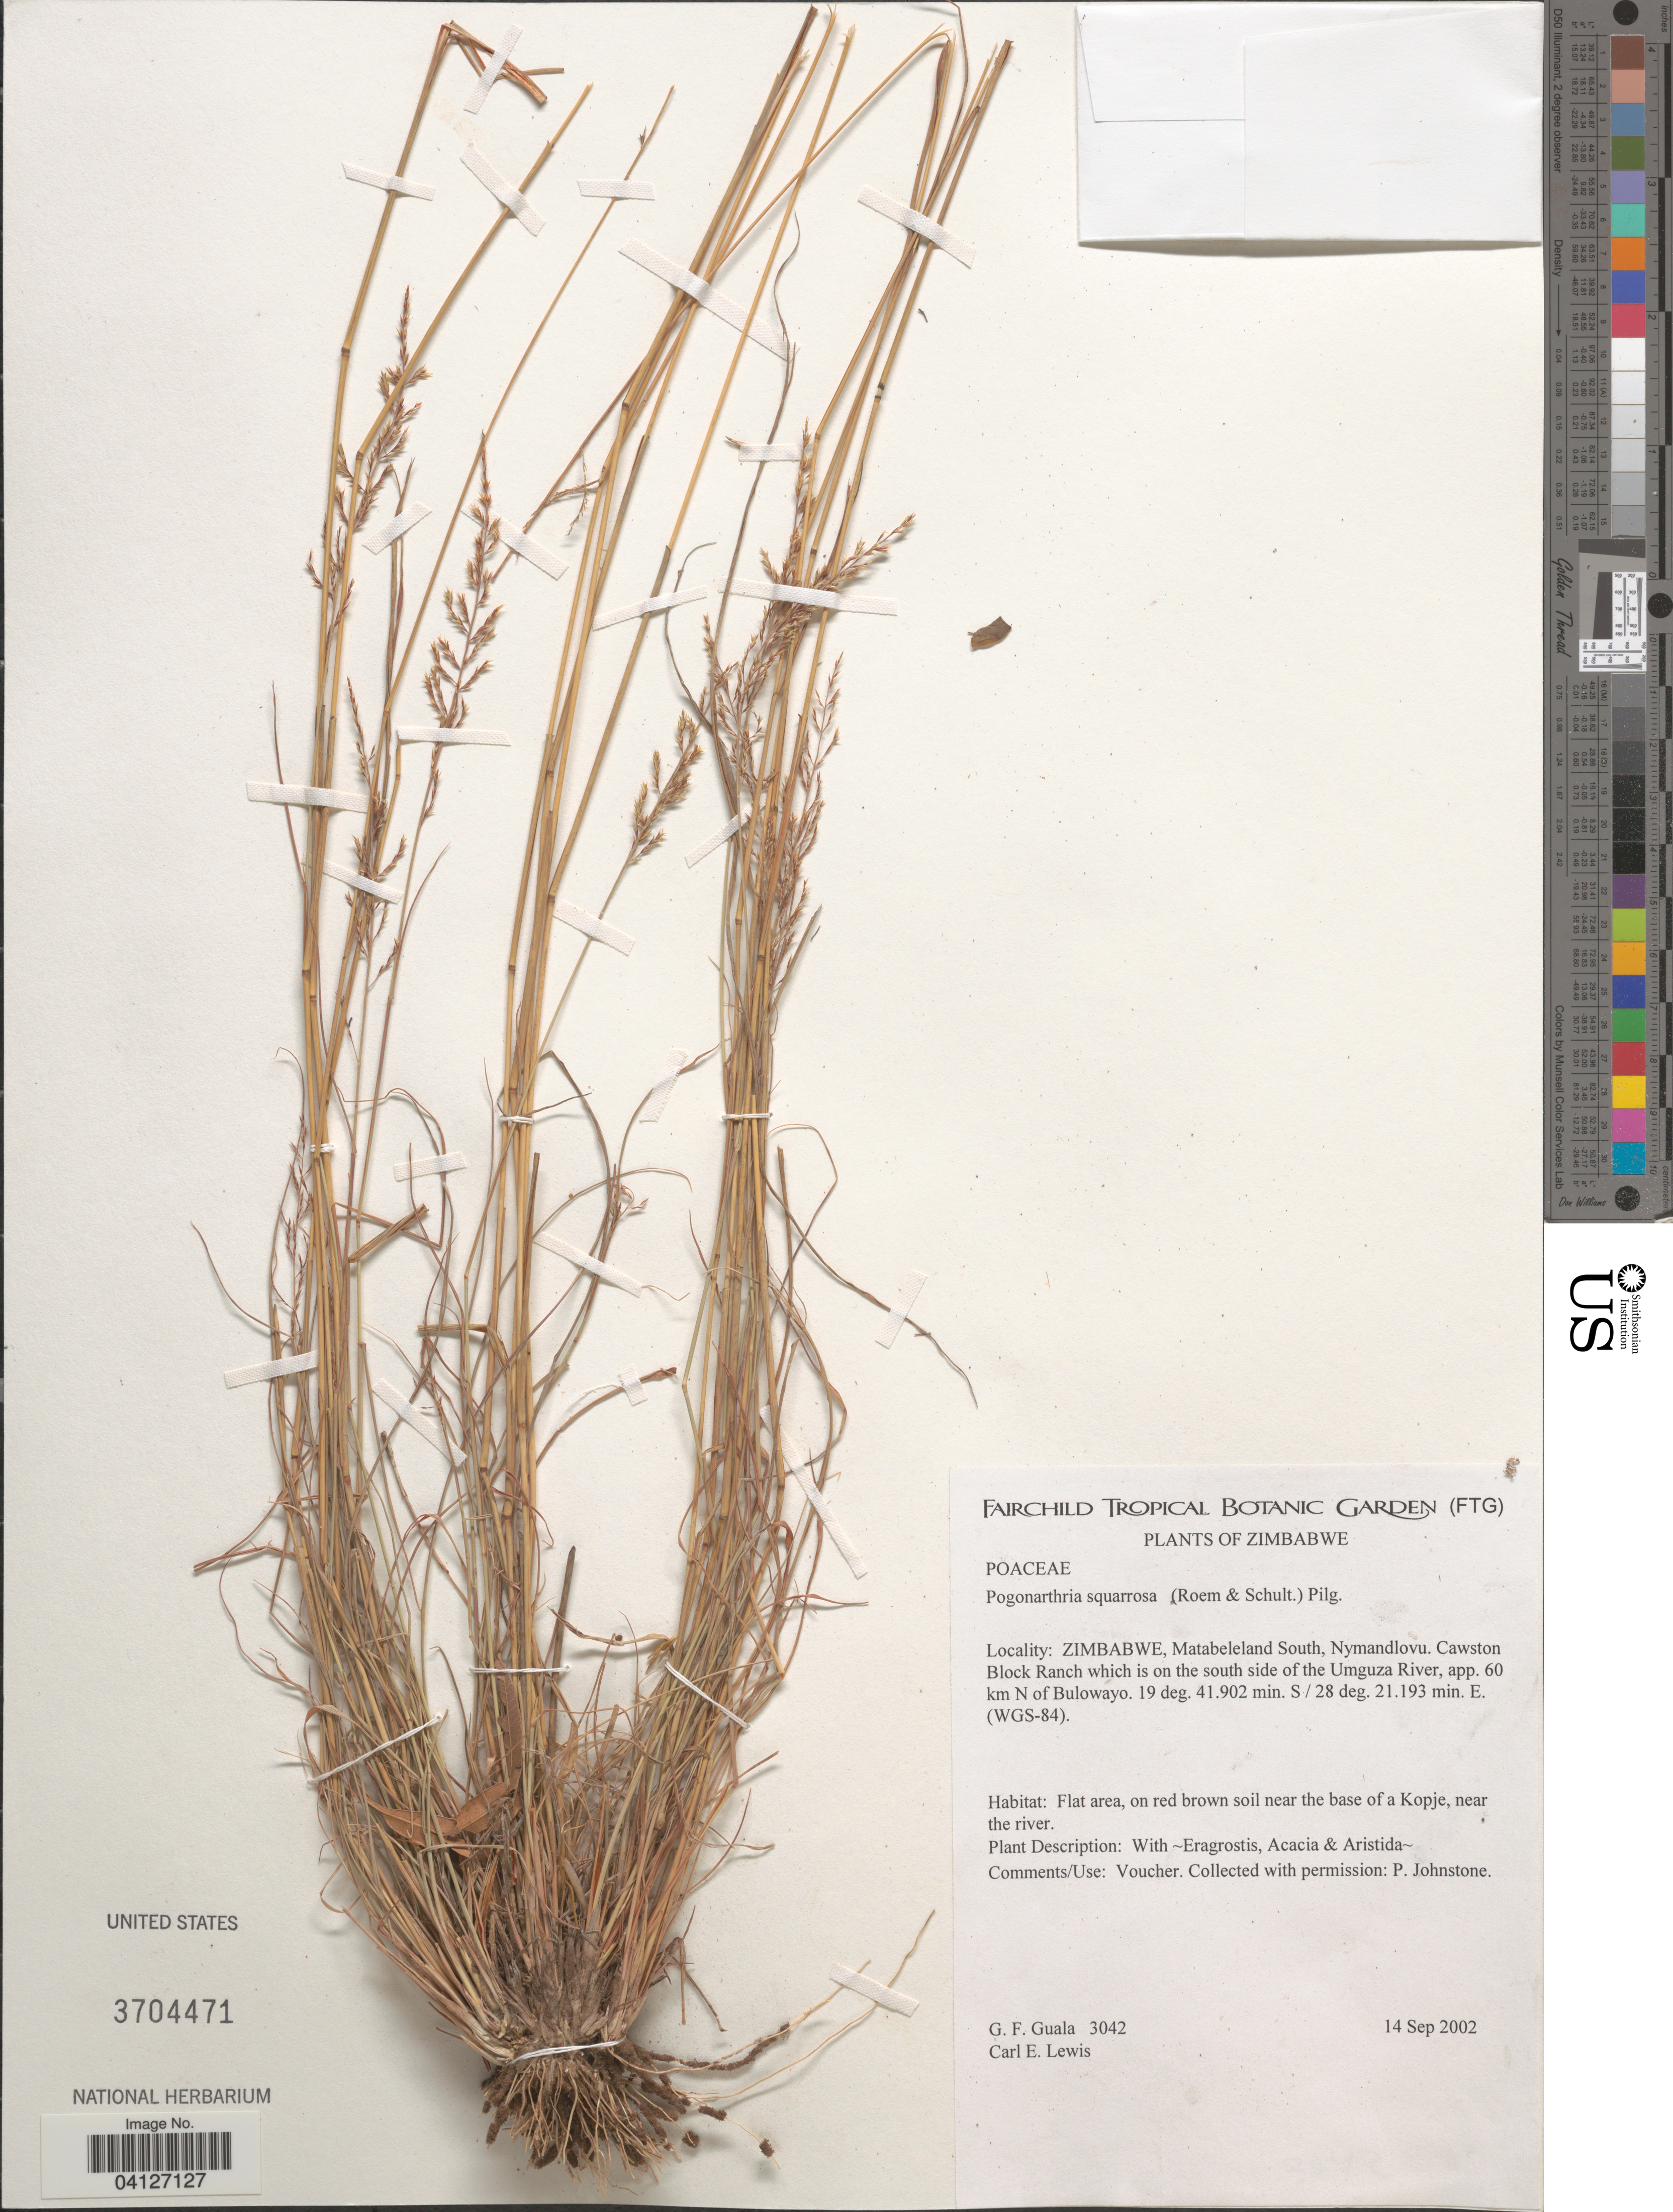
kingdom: Plantae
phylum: Tracheophyta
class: Liliopsida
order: Poales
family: Poaceae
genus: Pogonarthria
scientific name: Pogonarthria squarrosa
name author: (Roem. & Schult.) Pilg.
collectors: G. Guala & C. Lewis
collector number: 3042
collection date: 2002-09-14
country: Zimbabwe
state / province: Matabeleland South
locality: Nymandlovu. Cawston Block Ranch which is on the south side of the Umguza River, app. 60 km N of Bulowayo. (WGS-84). Flat area, on red brown soil near the base of a Kopje, near the river.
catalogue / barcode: US 3704471